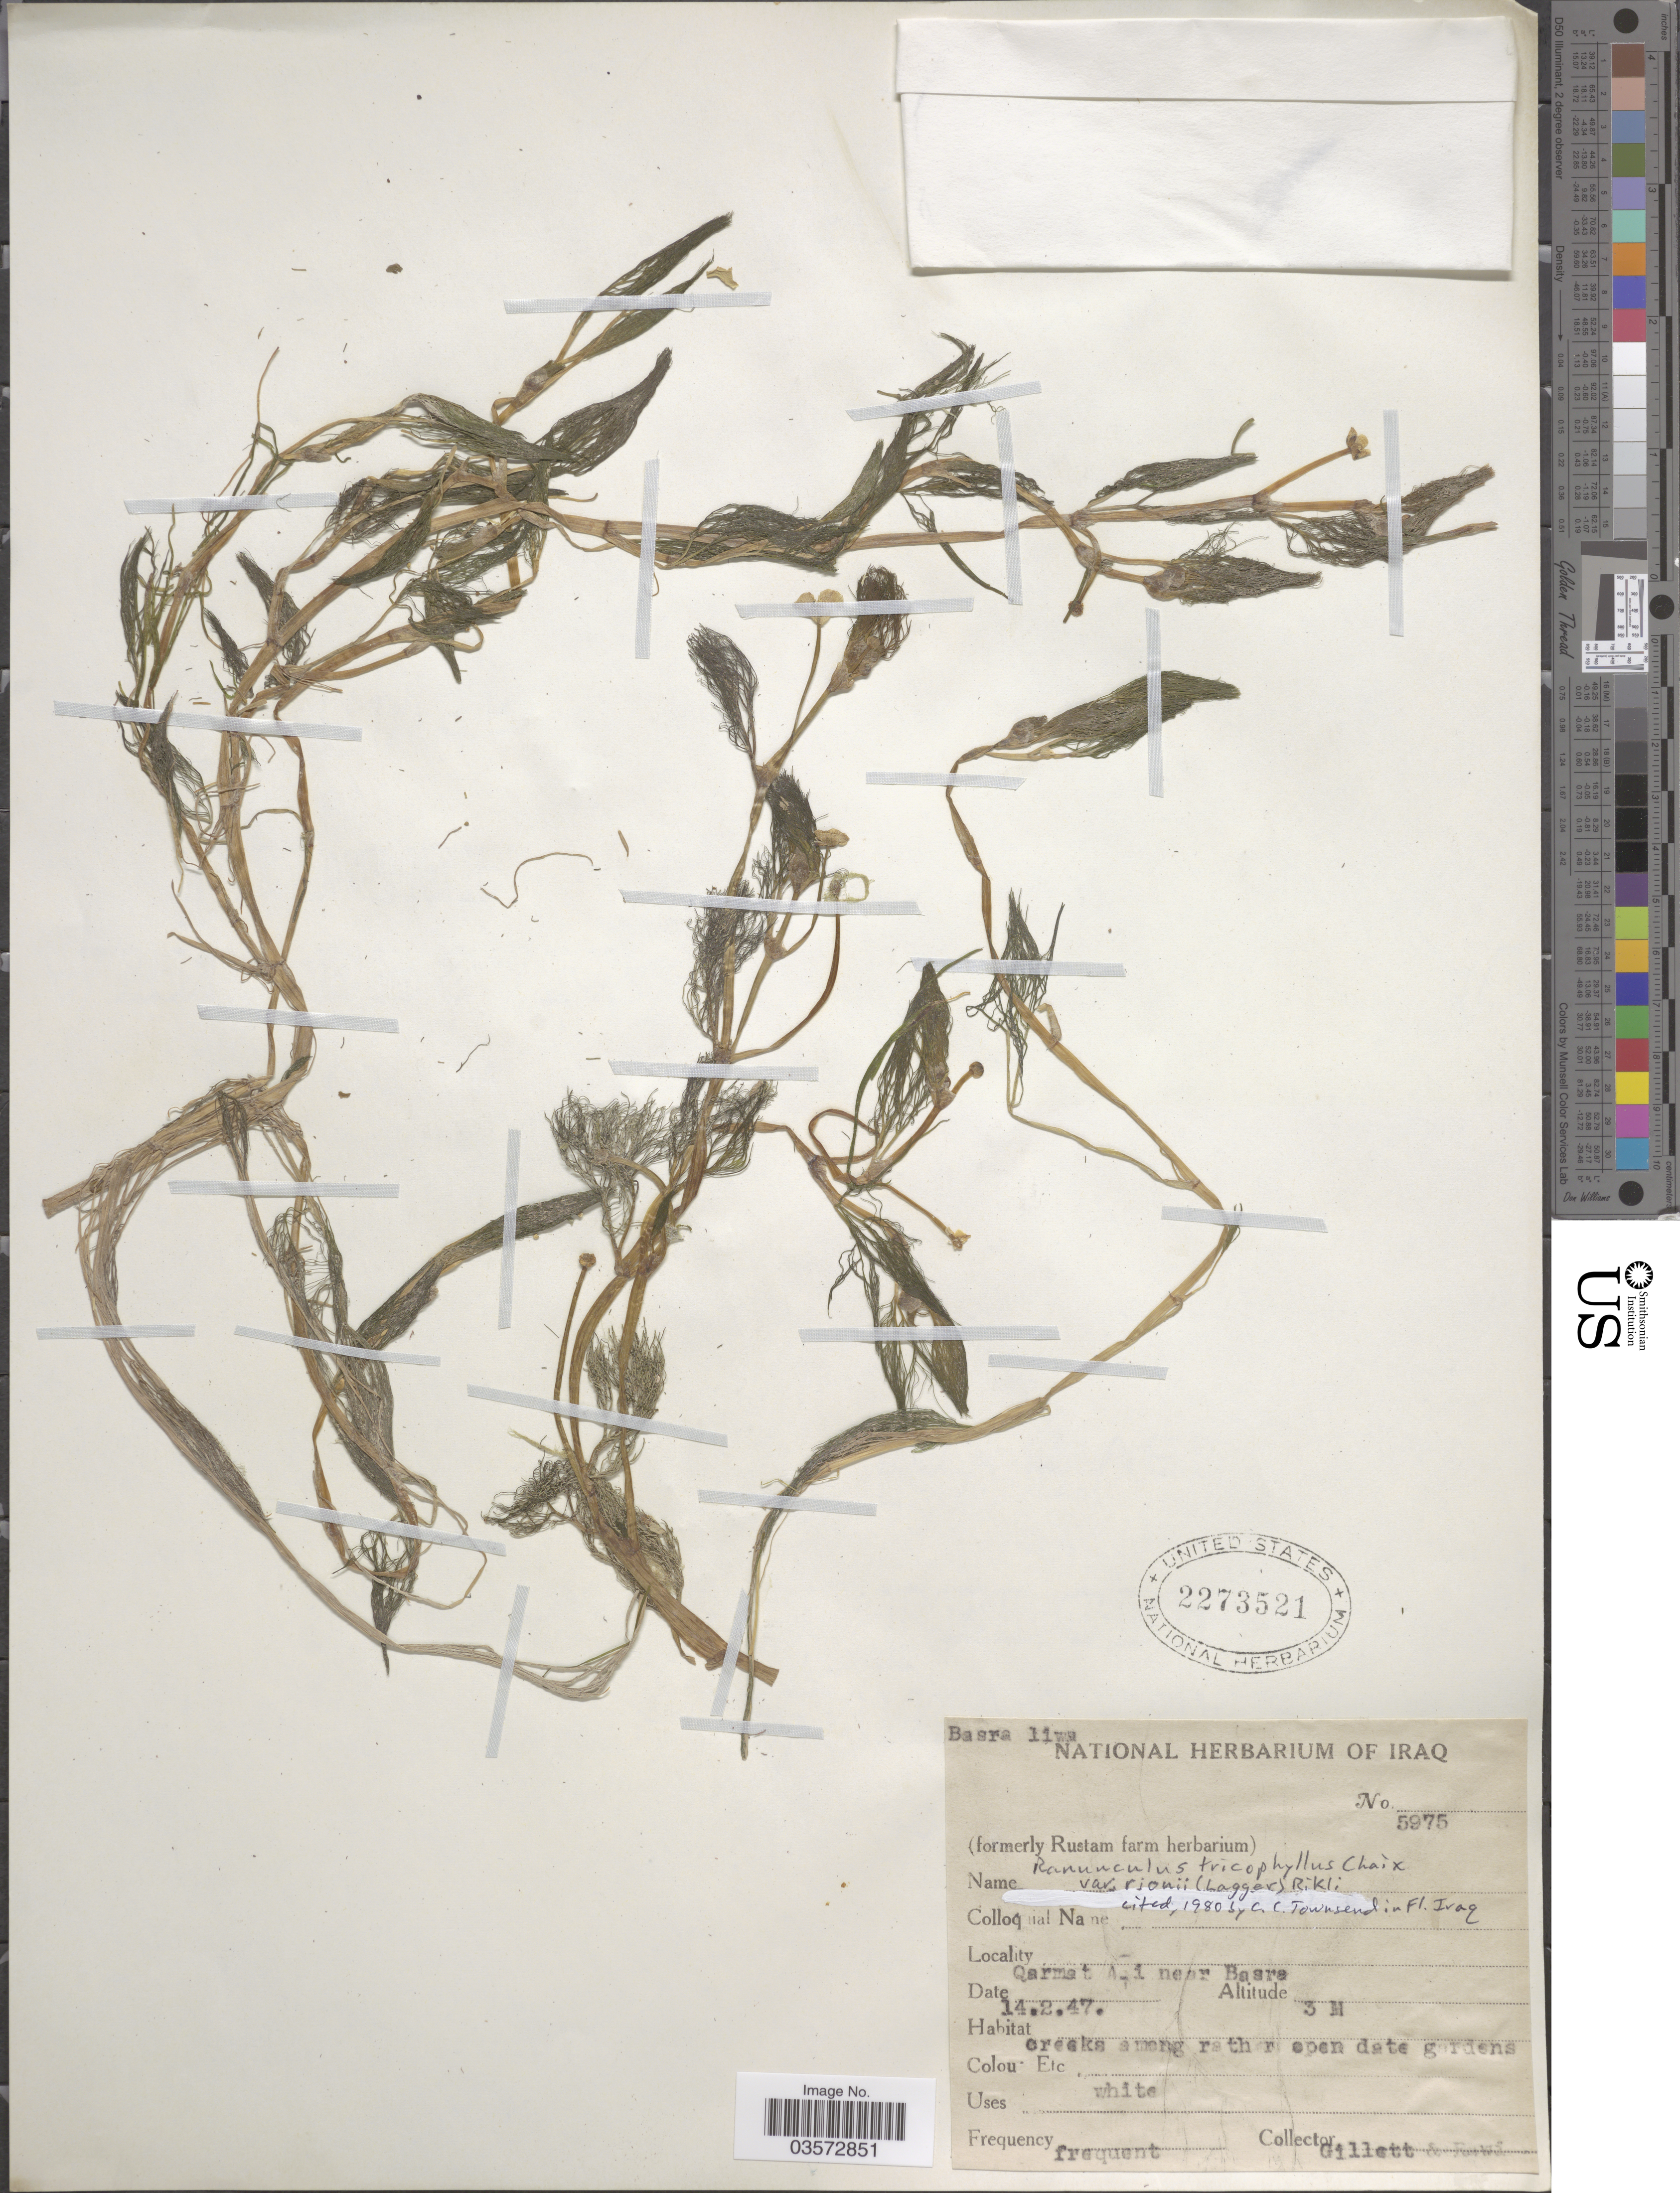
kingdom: Plantae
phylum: Tracheophyta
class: Magnoliopsida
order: Ranunculales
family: Ranunculaceae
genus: Ranunculus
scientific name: Ranunculus rionii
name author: Lagger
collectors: Gillett, -- & -. Rawi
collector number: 5975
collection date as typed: Transcribed d/m/y: 14/2/47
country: Iraq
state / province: Al Basrah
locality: Basra liwa. Qarmat Ali near Basra.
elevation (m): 3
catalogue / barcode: US 2273521